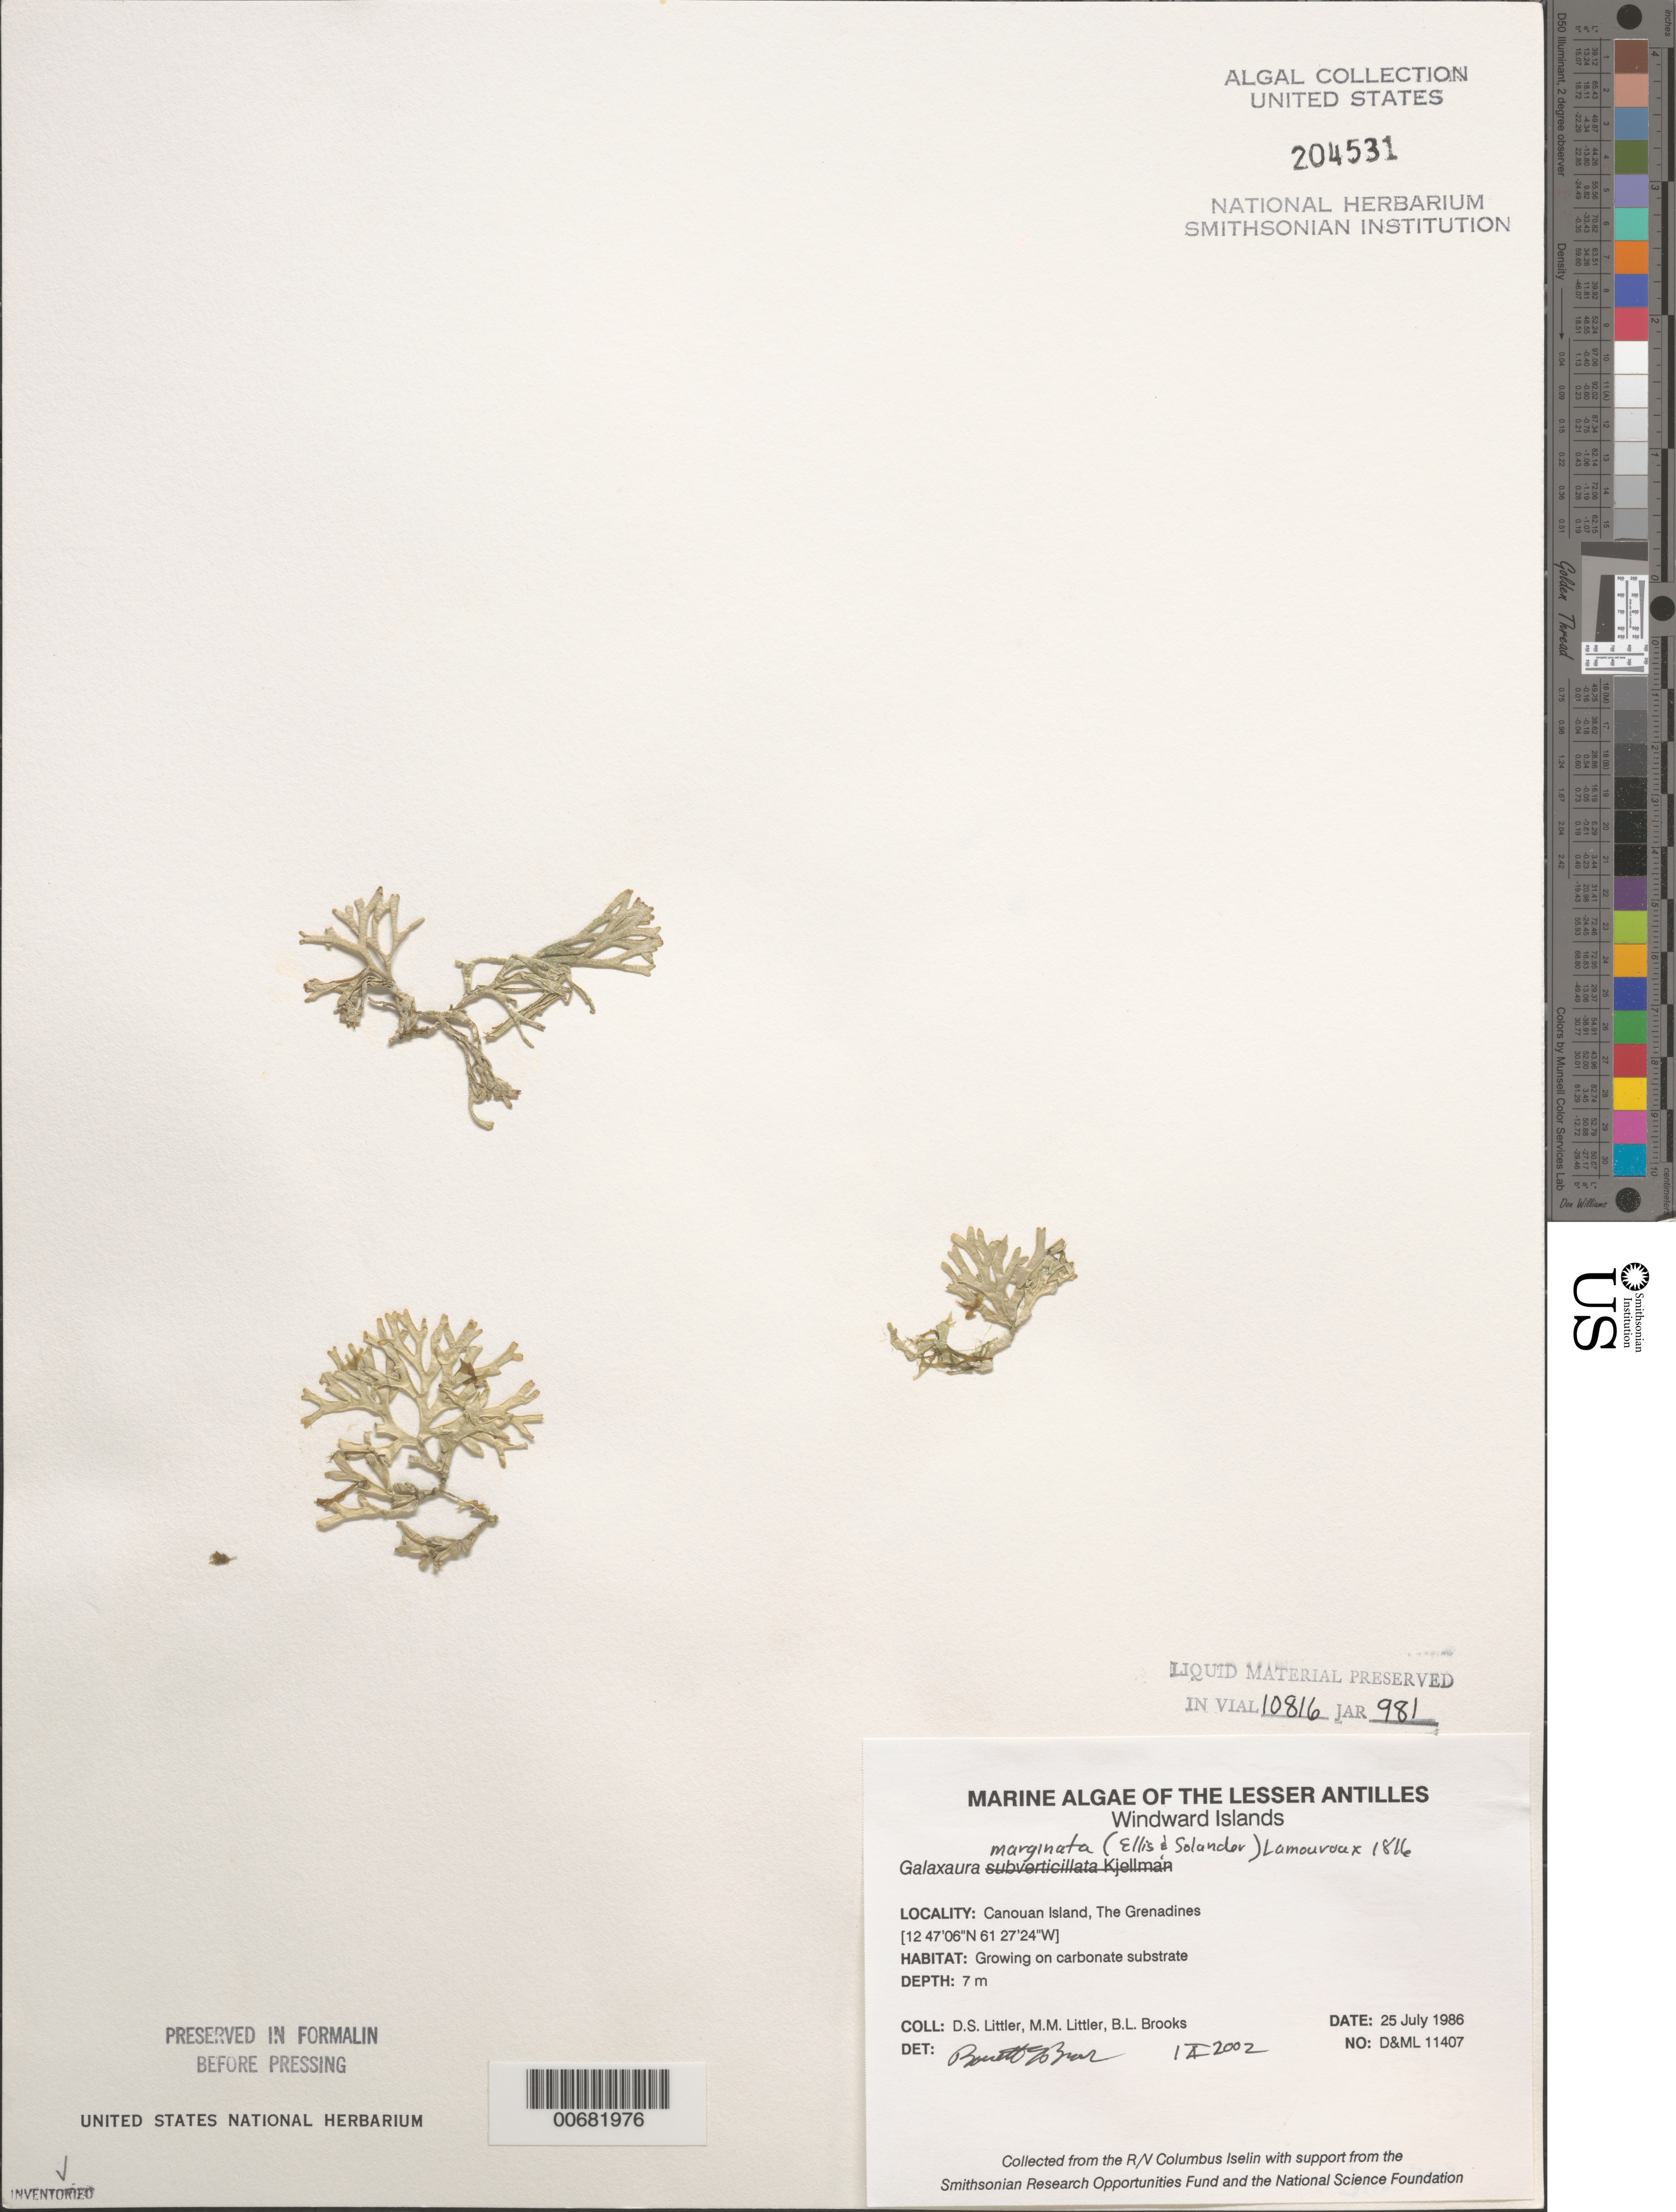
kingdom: Plantae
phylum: Rhodophyta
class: Florideophyceae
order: Nemaliales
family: Galaxauraceae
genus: Galaxaura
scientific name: Galaxaura marginata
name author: (J. Ellis & Sol.) J.V.Lamouroux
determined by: Brooks, B. L., (BOT), Smithsonian Institution - National Museum of Natural History (UNITED STATES)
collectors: D. S. Littler, M. M. Littler & B. Brooks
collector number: D&ML 11407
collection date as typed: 25 Jul 1986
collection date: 1986-07-25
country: St. Vincent - Grenadines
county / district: Grenadines Parish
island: Canouan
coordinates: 12 47' 06" N, 61 27' 24" W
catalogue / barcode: US 204531